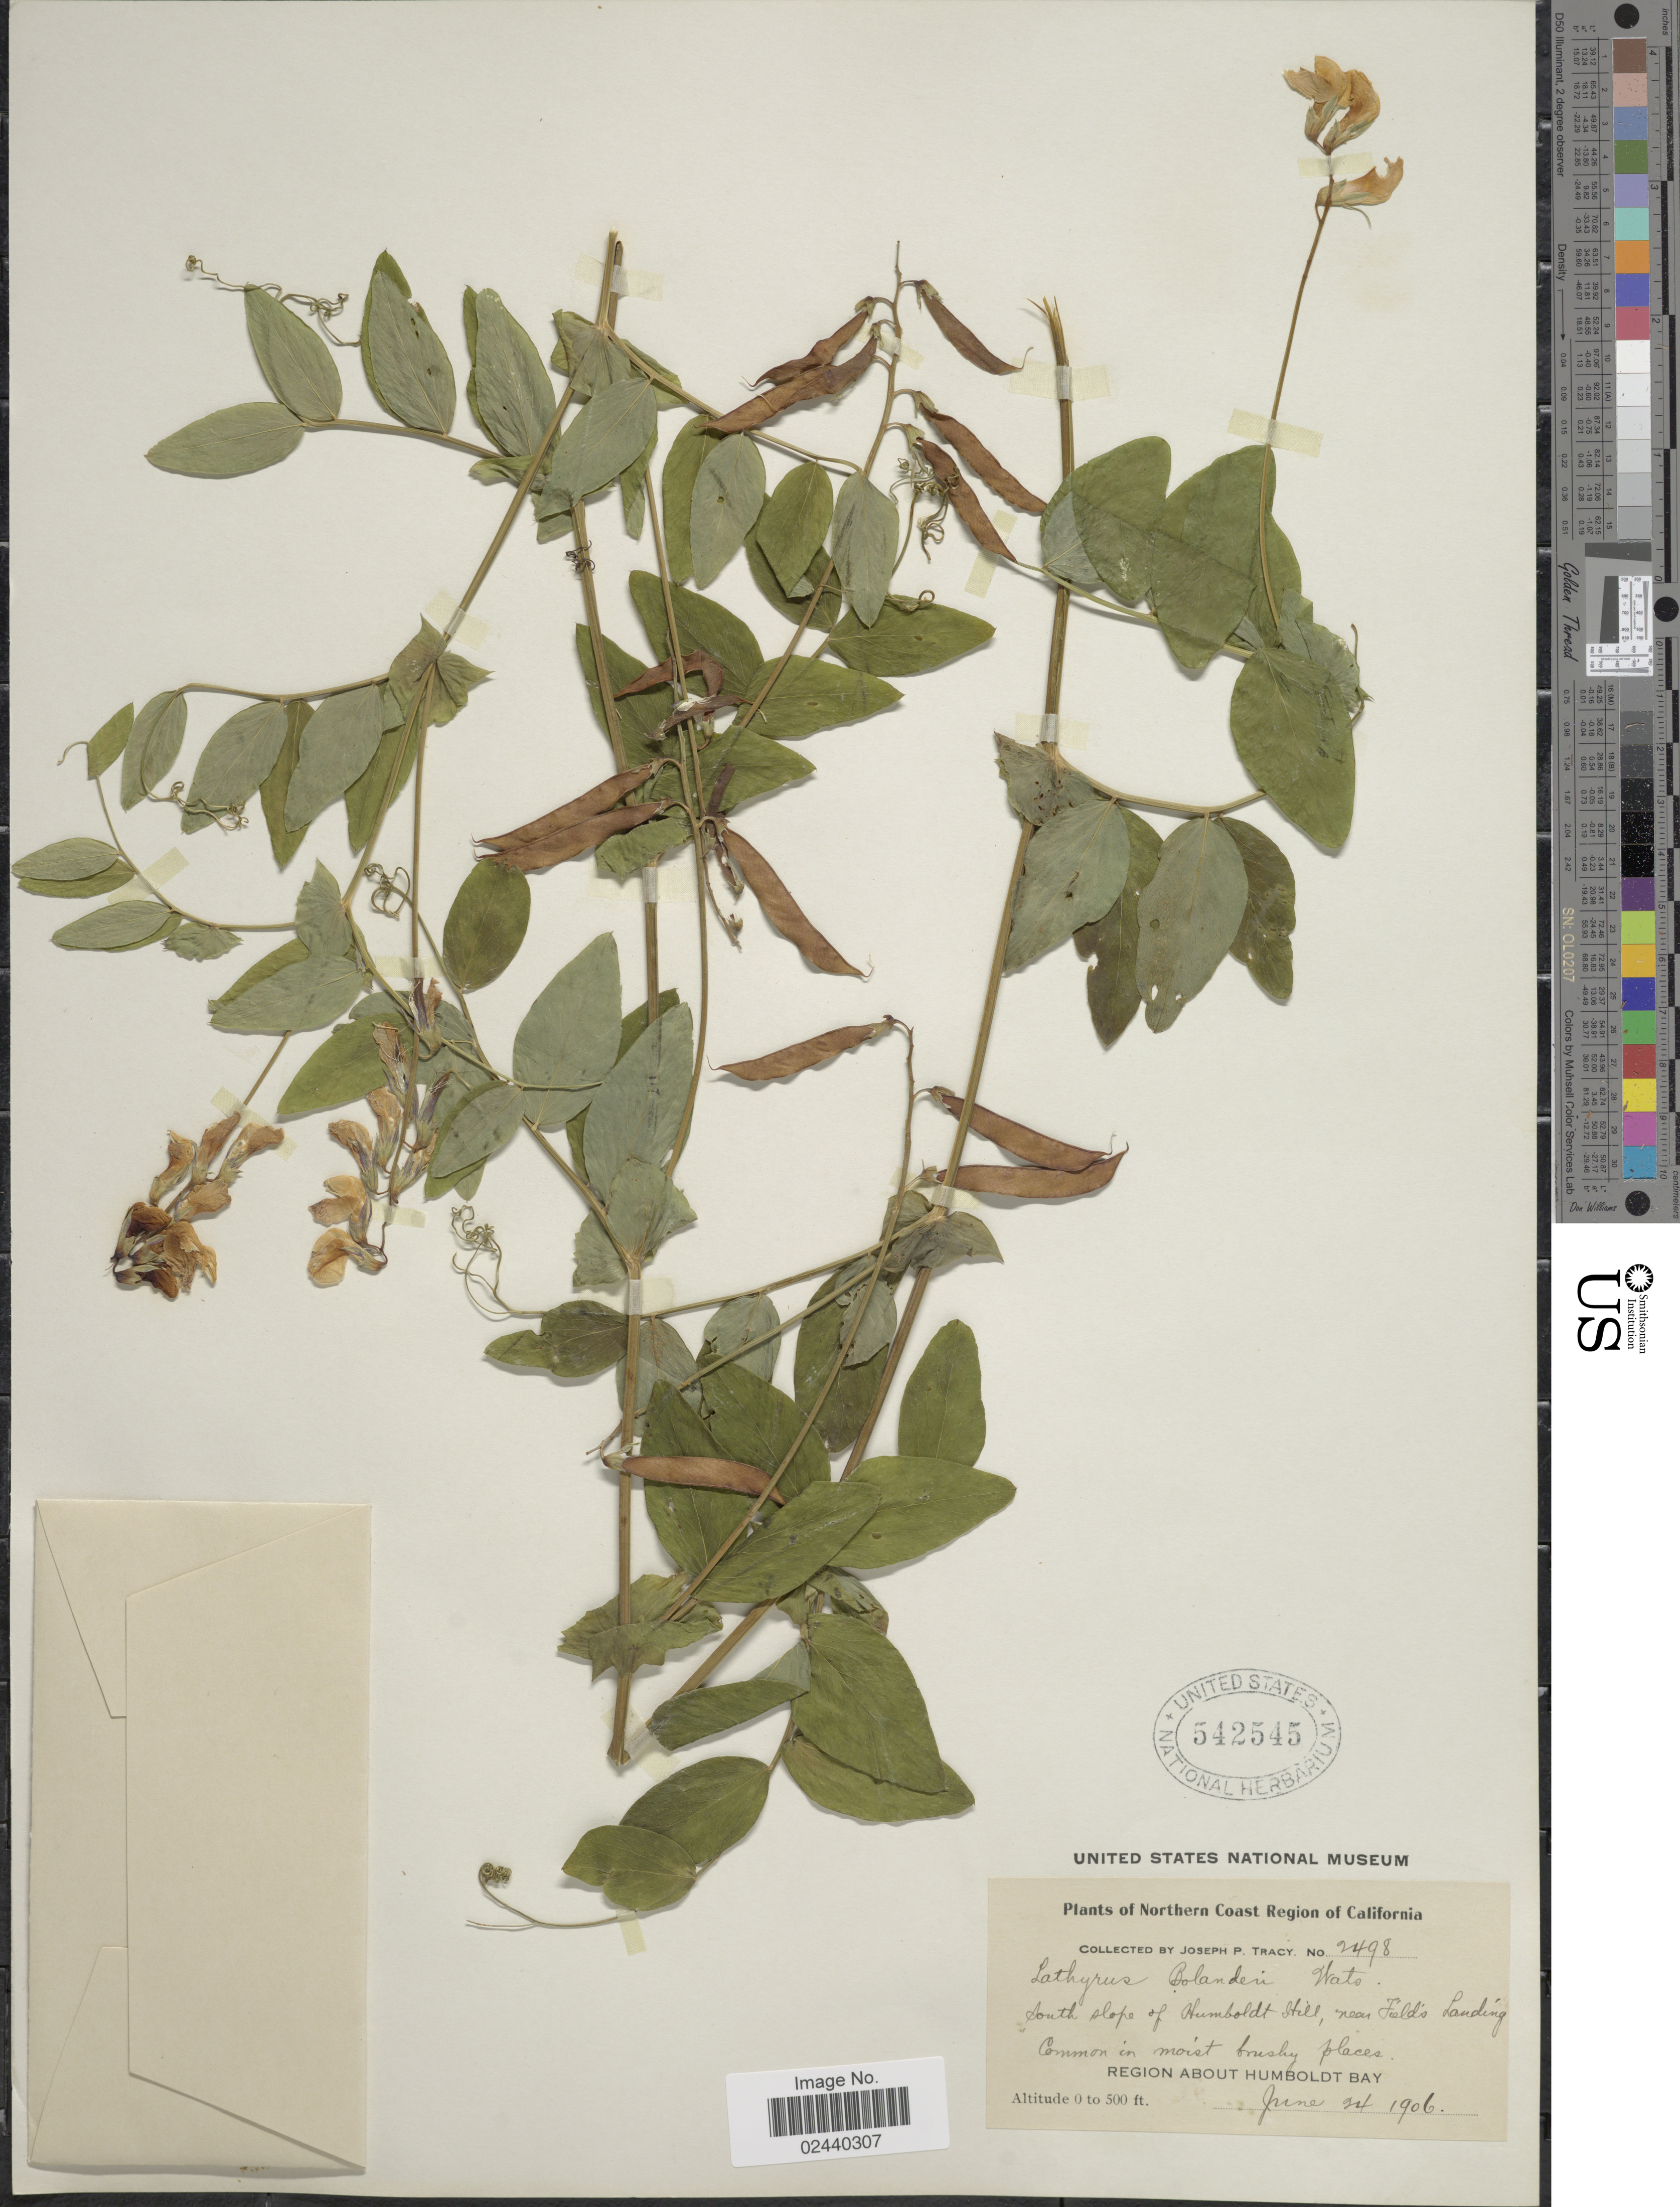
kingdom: Plantae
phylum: Tracheophyta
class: Magnoliopsida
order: Fabales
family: Fabaceae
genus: Lathyrus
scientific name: Lathyrus bolanderi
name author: S. Watson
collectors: J. Tracy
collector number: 2498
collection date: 1906-06-24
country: United States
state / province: California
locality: Northern Coast Region of California, south slopes of Humboldt Hill, near Field's Landing, Region about Humboldt Bay.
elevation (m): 0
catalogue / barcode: US 542545